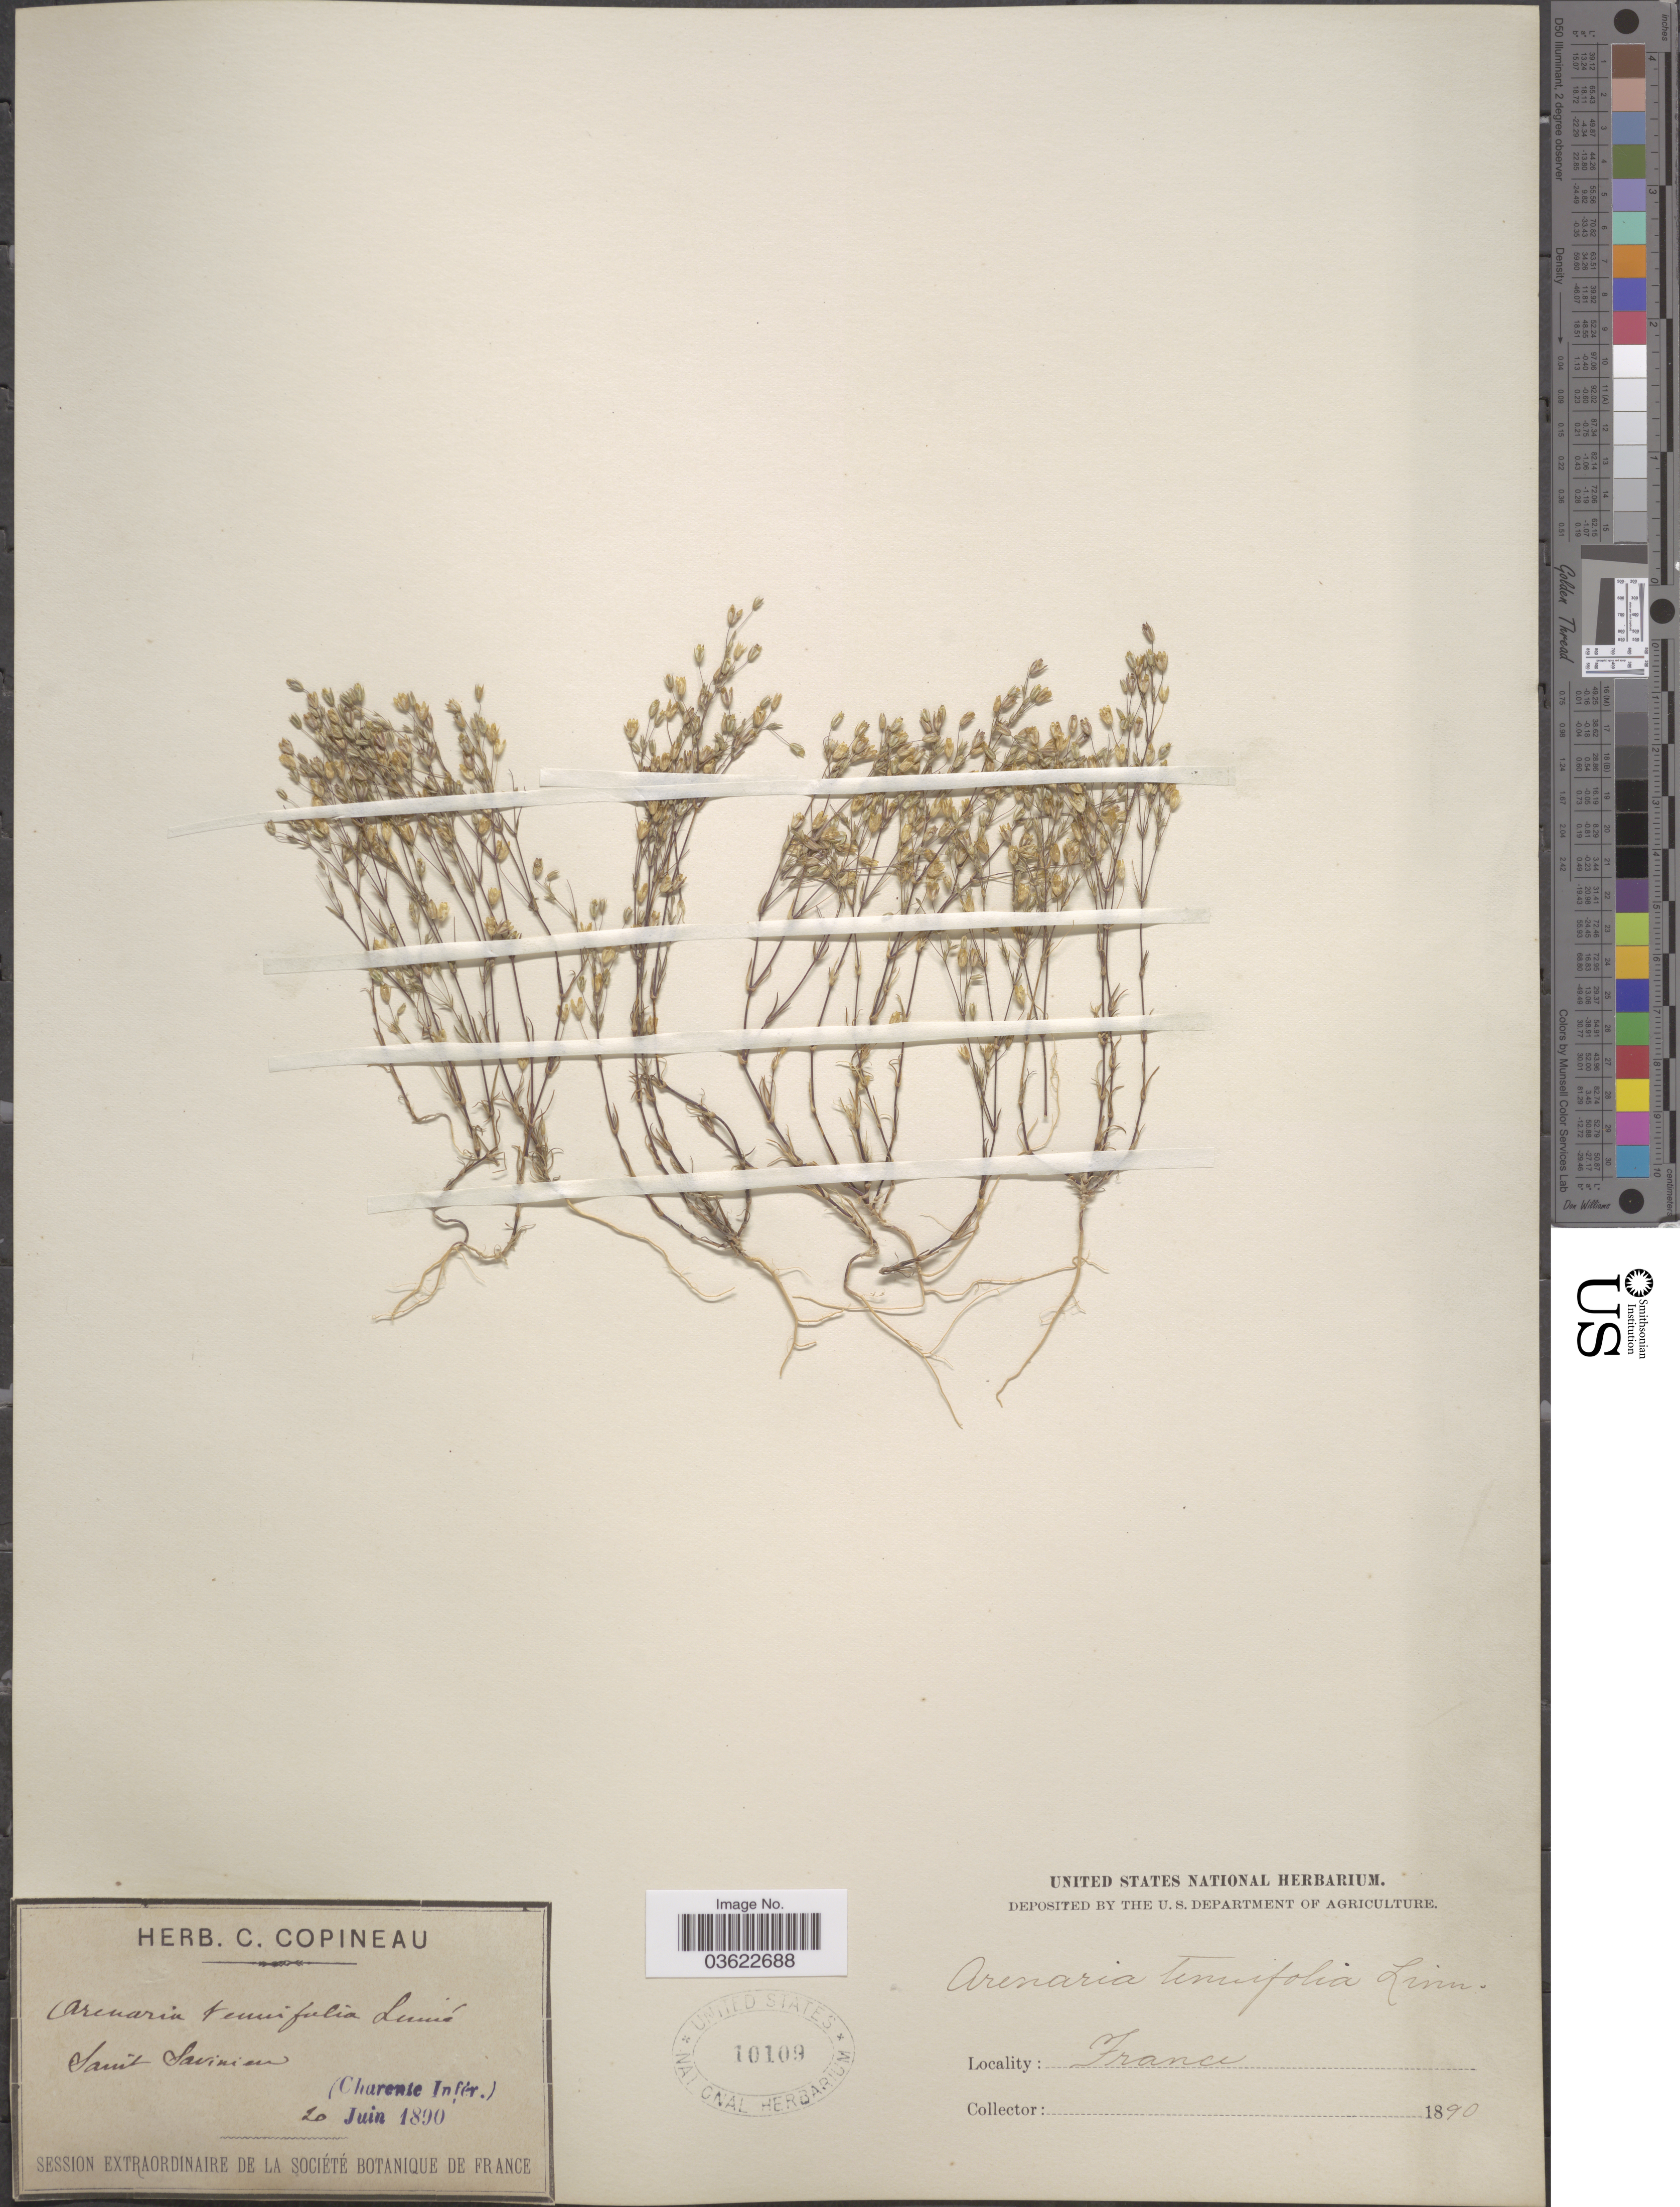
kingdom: Plantae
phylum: Tracheophyta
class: Magnoliopsida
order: Caryophyllales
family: Caryophyllaceae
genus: Arenaria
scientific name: Arenaria tenuifolia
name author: L.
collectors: ex herb. C. Copineau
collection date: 1890-06-20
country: France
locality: Saint Savinien (Charente Infér.).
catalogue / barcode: US 10109